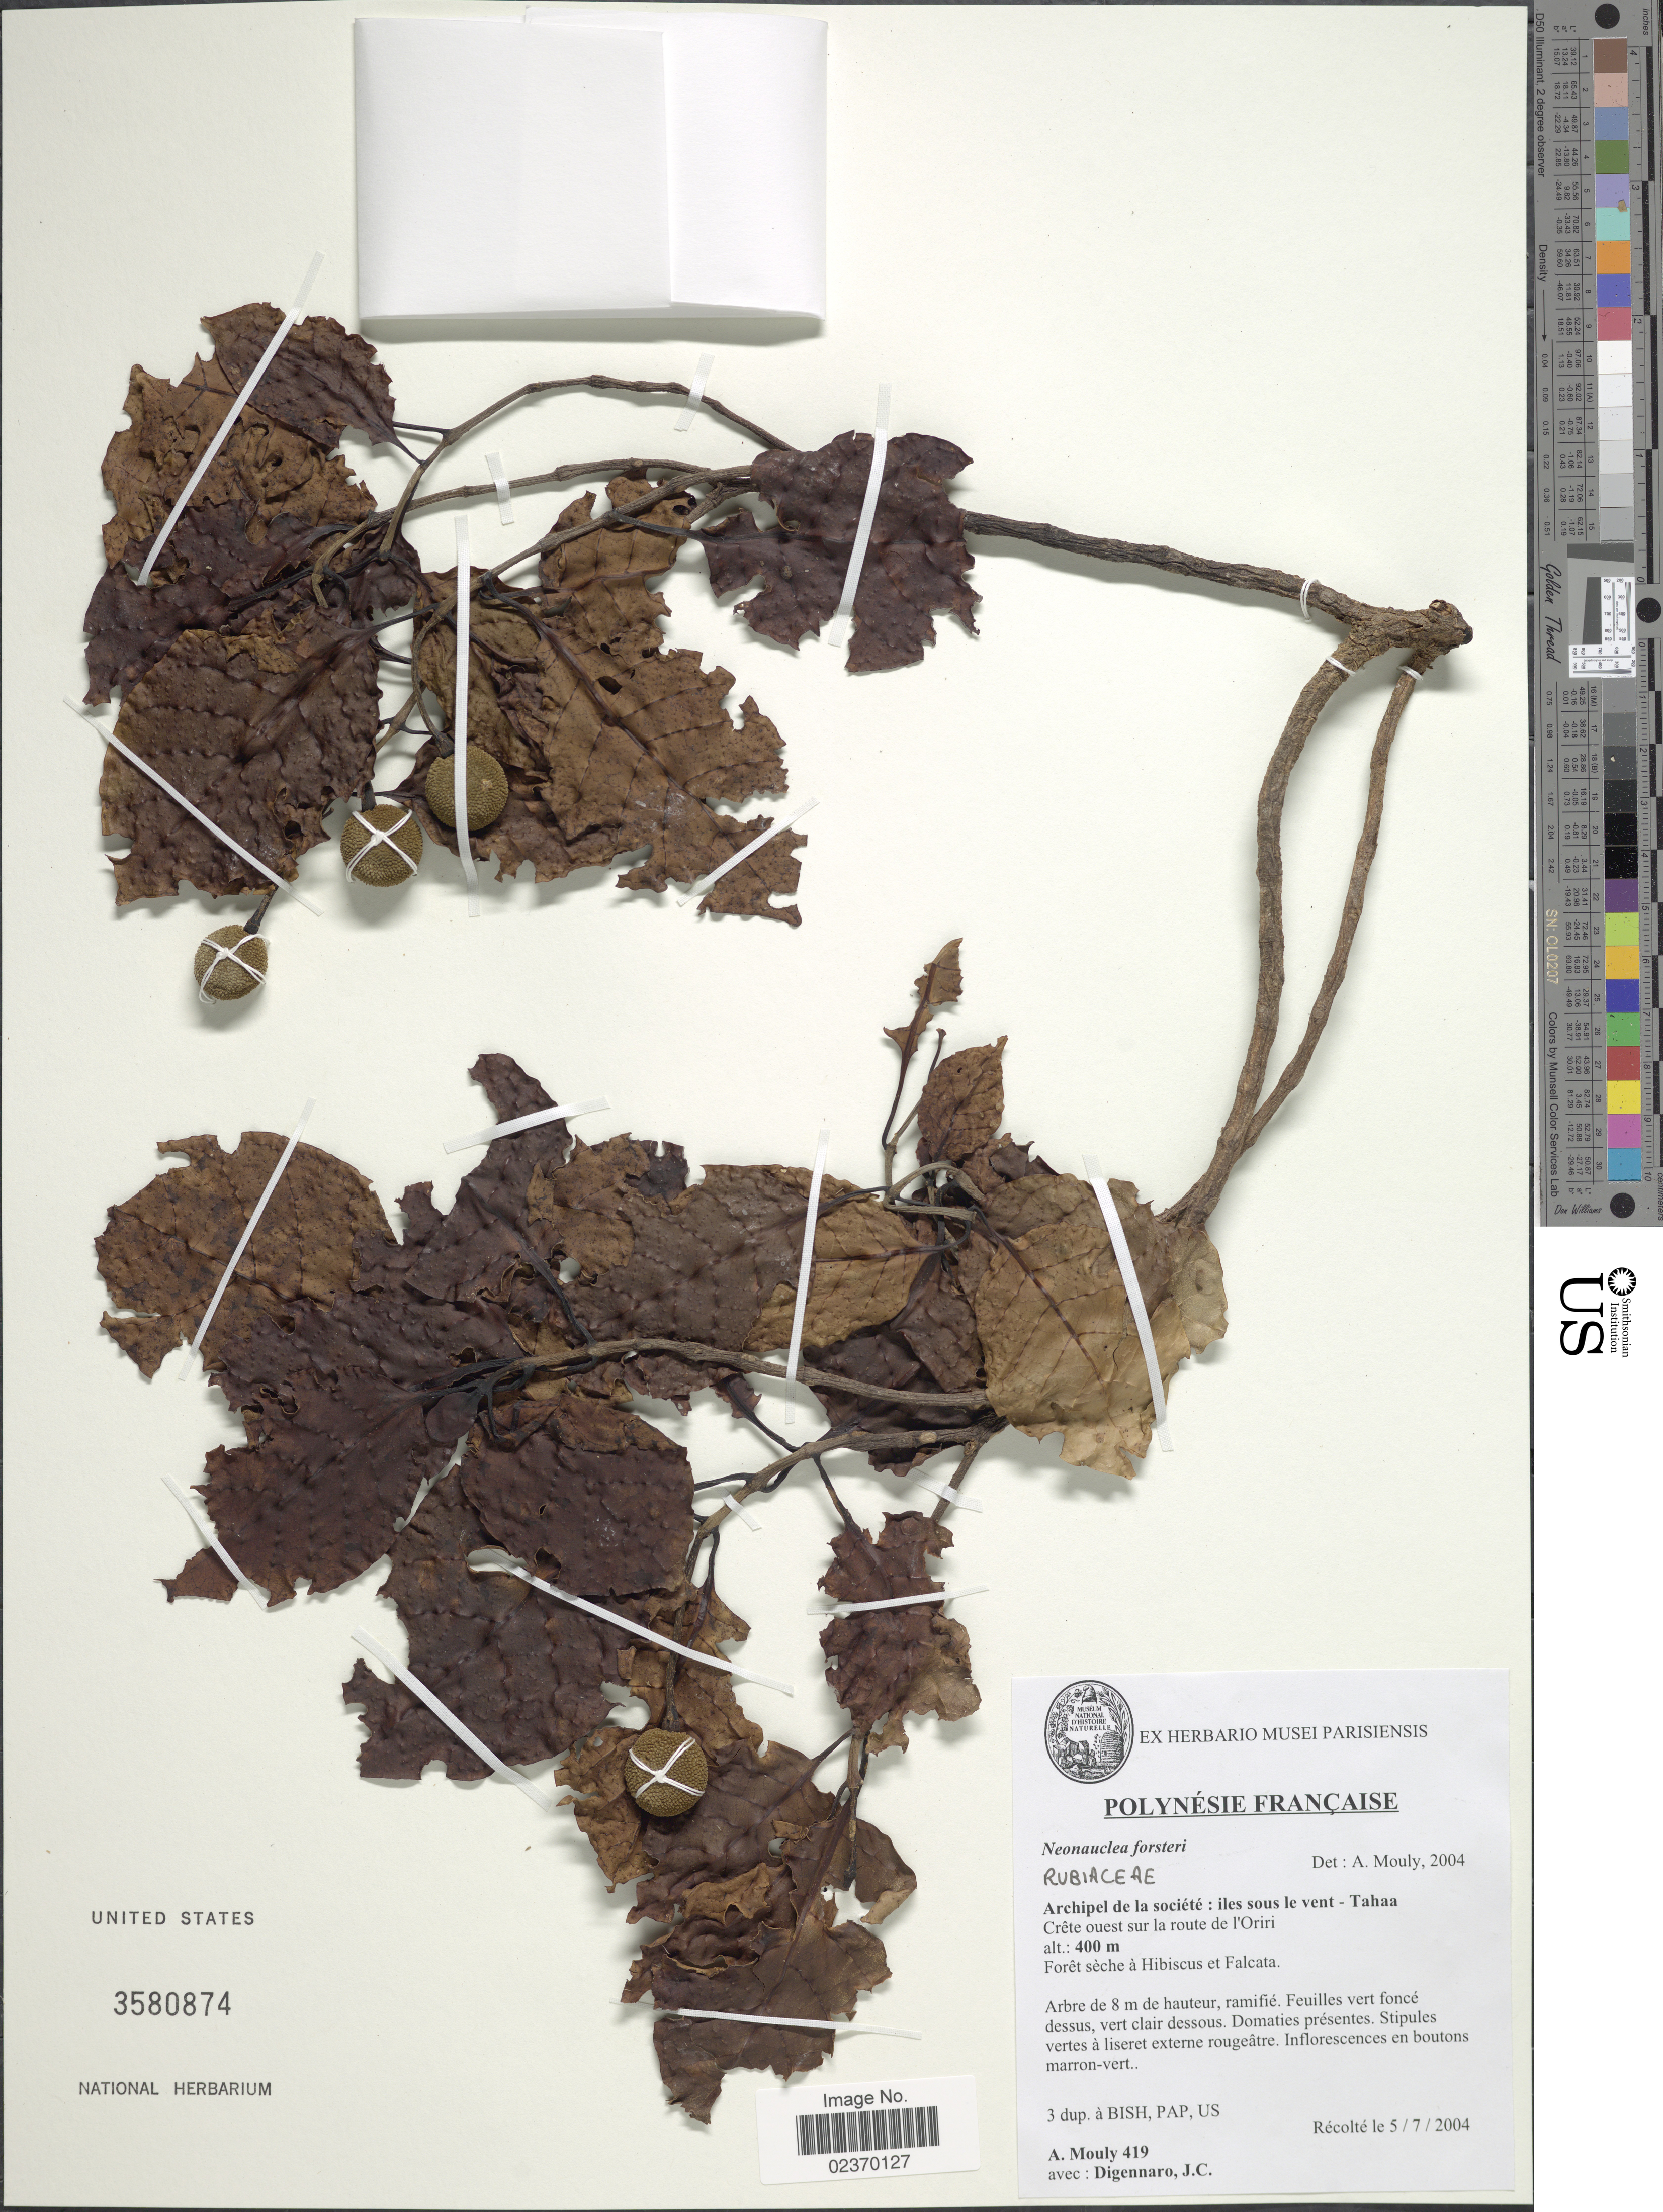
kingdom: Plantae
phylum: Tracheophyta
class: Magnoliopsida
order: Gentianales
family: Rubiaceae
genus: Neonauclea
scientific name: Neonauclea forsteri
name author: (Seem.) Merr.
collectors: A. Mouly & J. Digennaro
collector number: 419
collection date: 2004-07-05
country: French Polynesia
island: Tahaa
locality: Polynésie Française, Archipel de la société: iles sous le vent - Tahaa, Crête ouest sur la route de l'Oriri, Forêt sèche à Hibiscus et Falcata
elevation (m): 400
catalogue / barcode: US 3580874